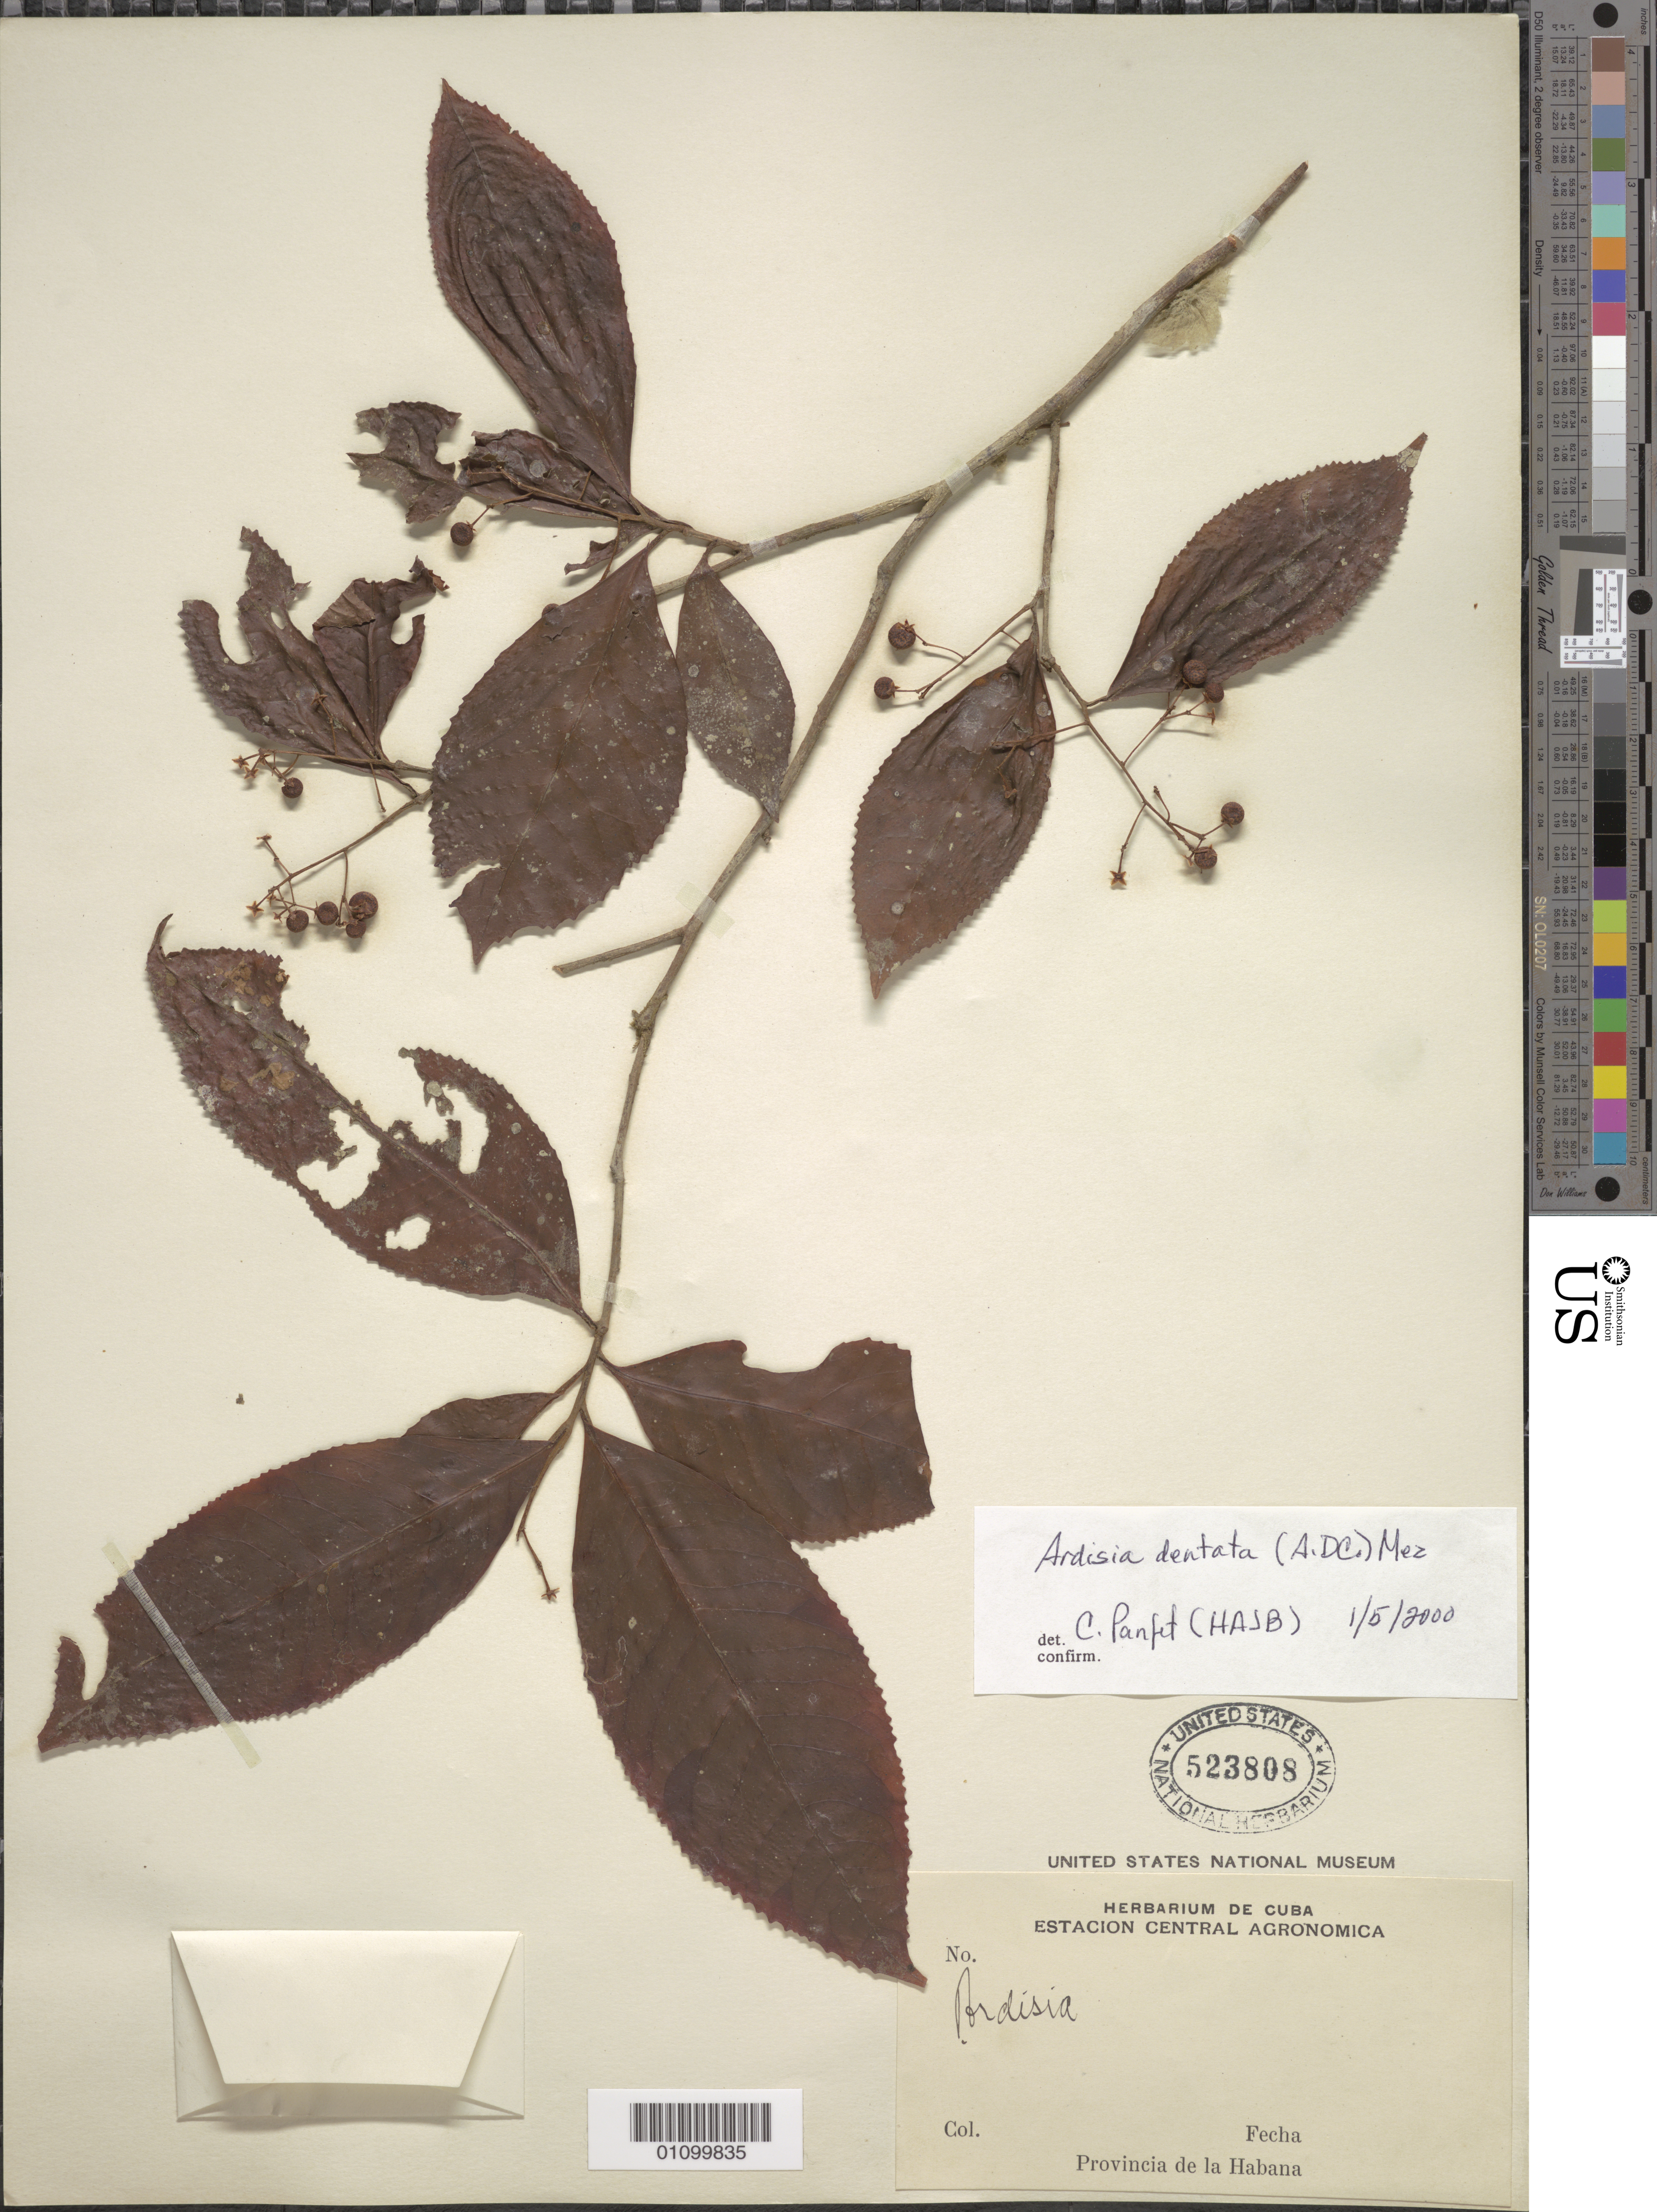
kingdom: Plantae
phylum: Tracheophyta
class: Magnoliopsida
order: Ericales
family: Primulaceae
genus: Ardisia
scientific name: Ardisia dentata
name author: (A. DC.) Mez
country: Cuba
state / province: La Habana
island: Cuba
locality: La Habana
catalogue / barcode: US 523808